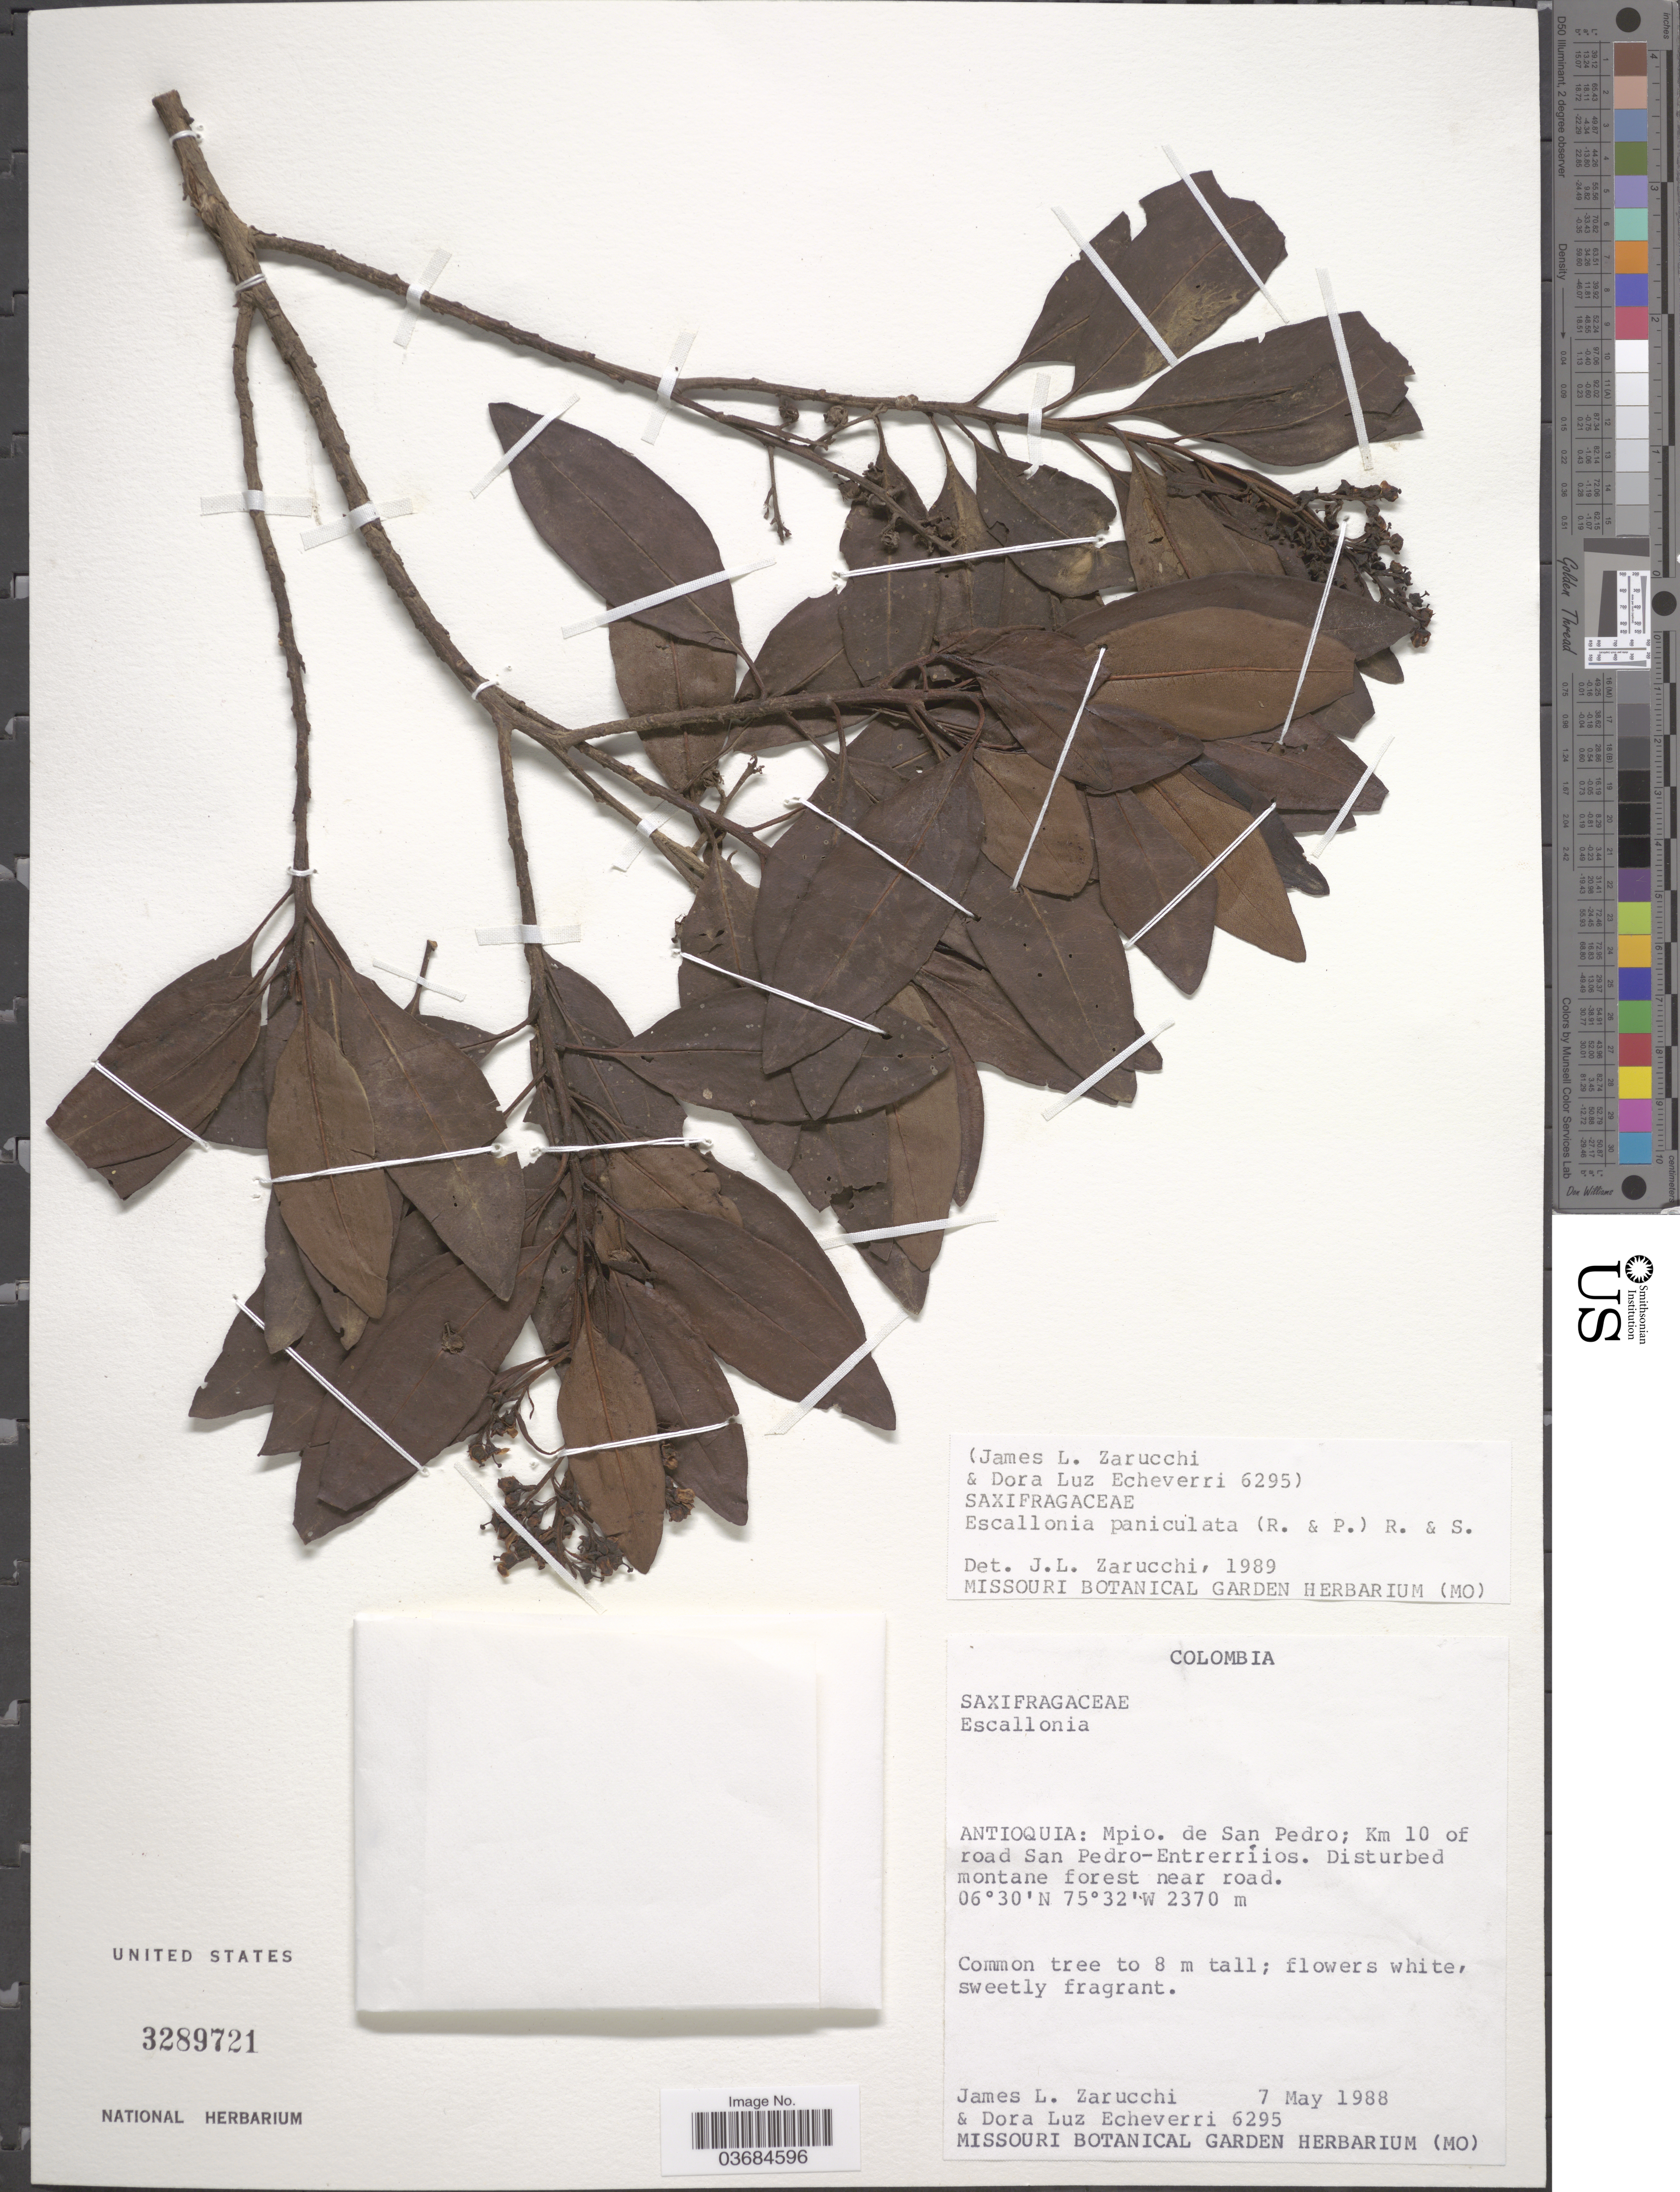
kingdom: Plantae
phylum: Tracheophyta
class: Magnoliopsida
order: Escalloniales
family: Escalloniaceae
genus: Escallonia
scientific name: Escallonia paniculata var. paniculata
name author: (Ruiz & Pav.) Roem. & Schult.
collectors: J. L. Zarucchi & D. Echeverri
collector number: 6295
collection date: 1988-05-07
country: Colombia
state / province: Antioquia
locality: Mpio. de San Pedro; Km 10 of road San Pedro-Entrerriios.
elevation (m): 2370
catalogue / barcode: US 3289721